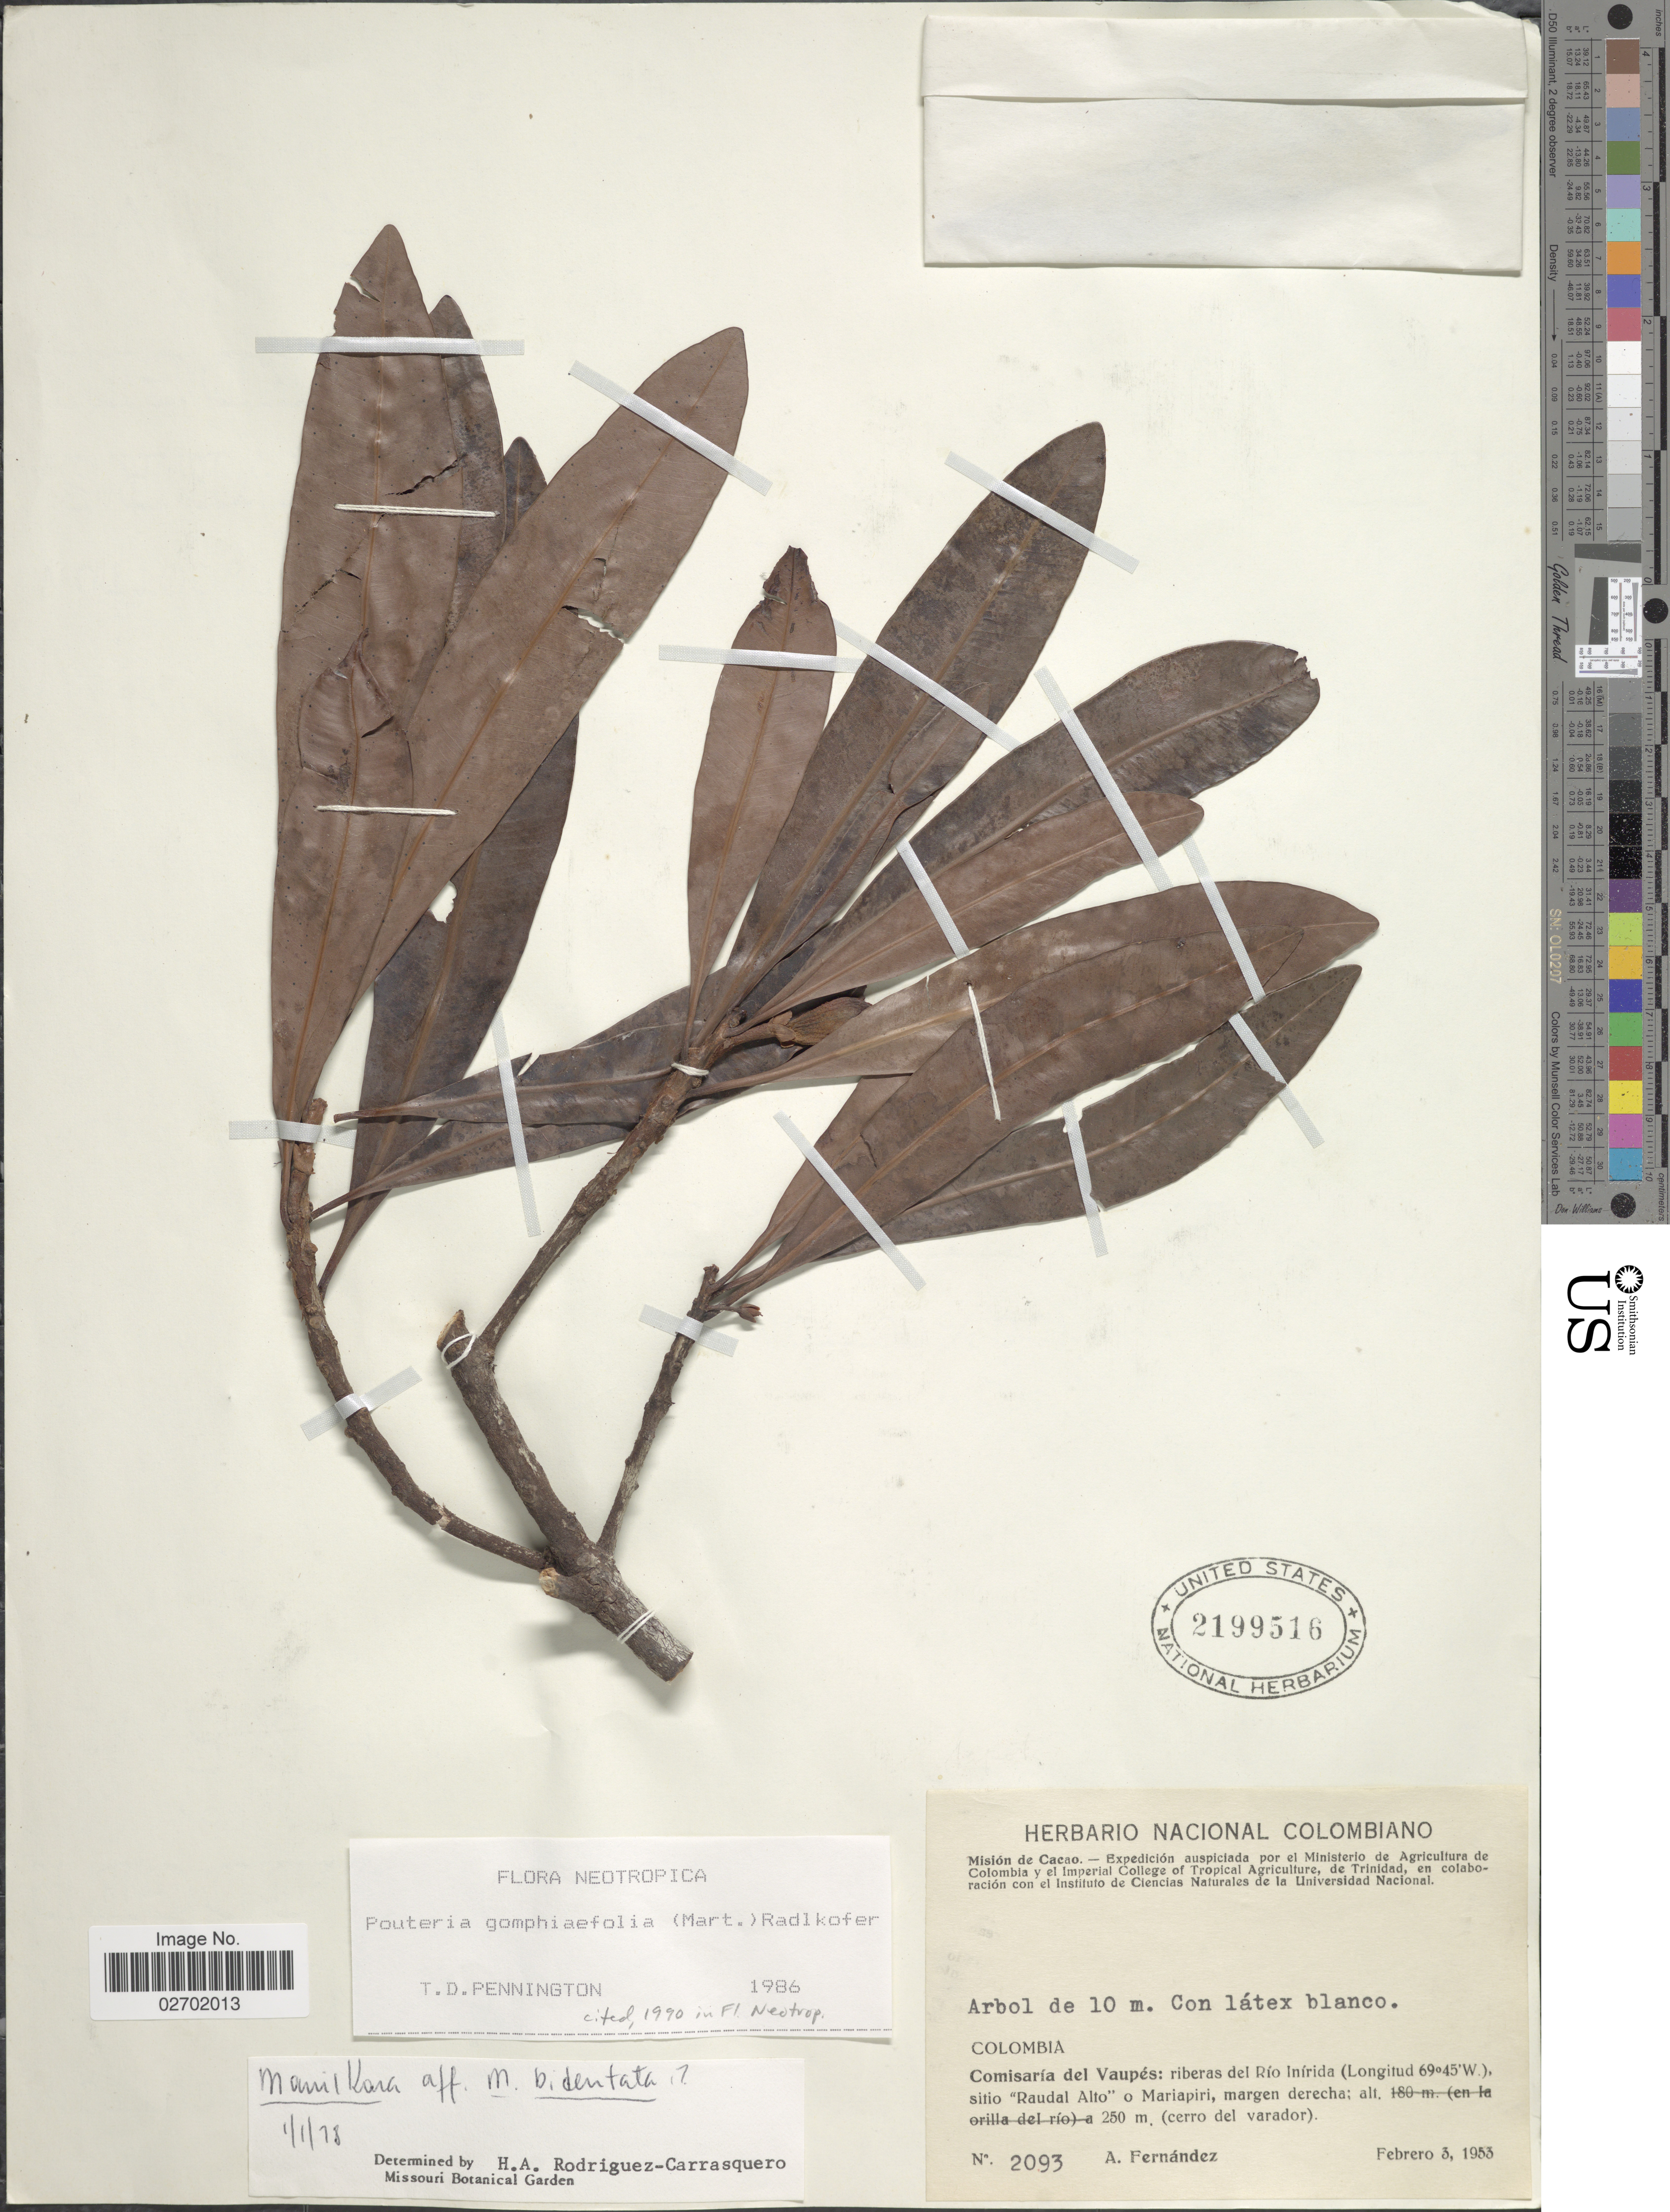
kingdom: Plantae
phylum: Tracheophyta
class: Magnoliopsida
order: Ericales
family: Sapotaceae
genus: Pouteria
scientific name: Pouteria gomphiifolia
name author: (Mart. ex Miq.) Radlk.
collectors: A. Fernández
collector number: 2093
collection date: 1953-02-03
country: Colombia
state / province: Vaupés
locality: Comisaría del Vaupés: riberas del Río Inírida, sitio 'Raudal Alto' o Mariapiri, margen derecha (cerro del varador)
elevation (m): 250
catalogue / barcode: US 2199516